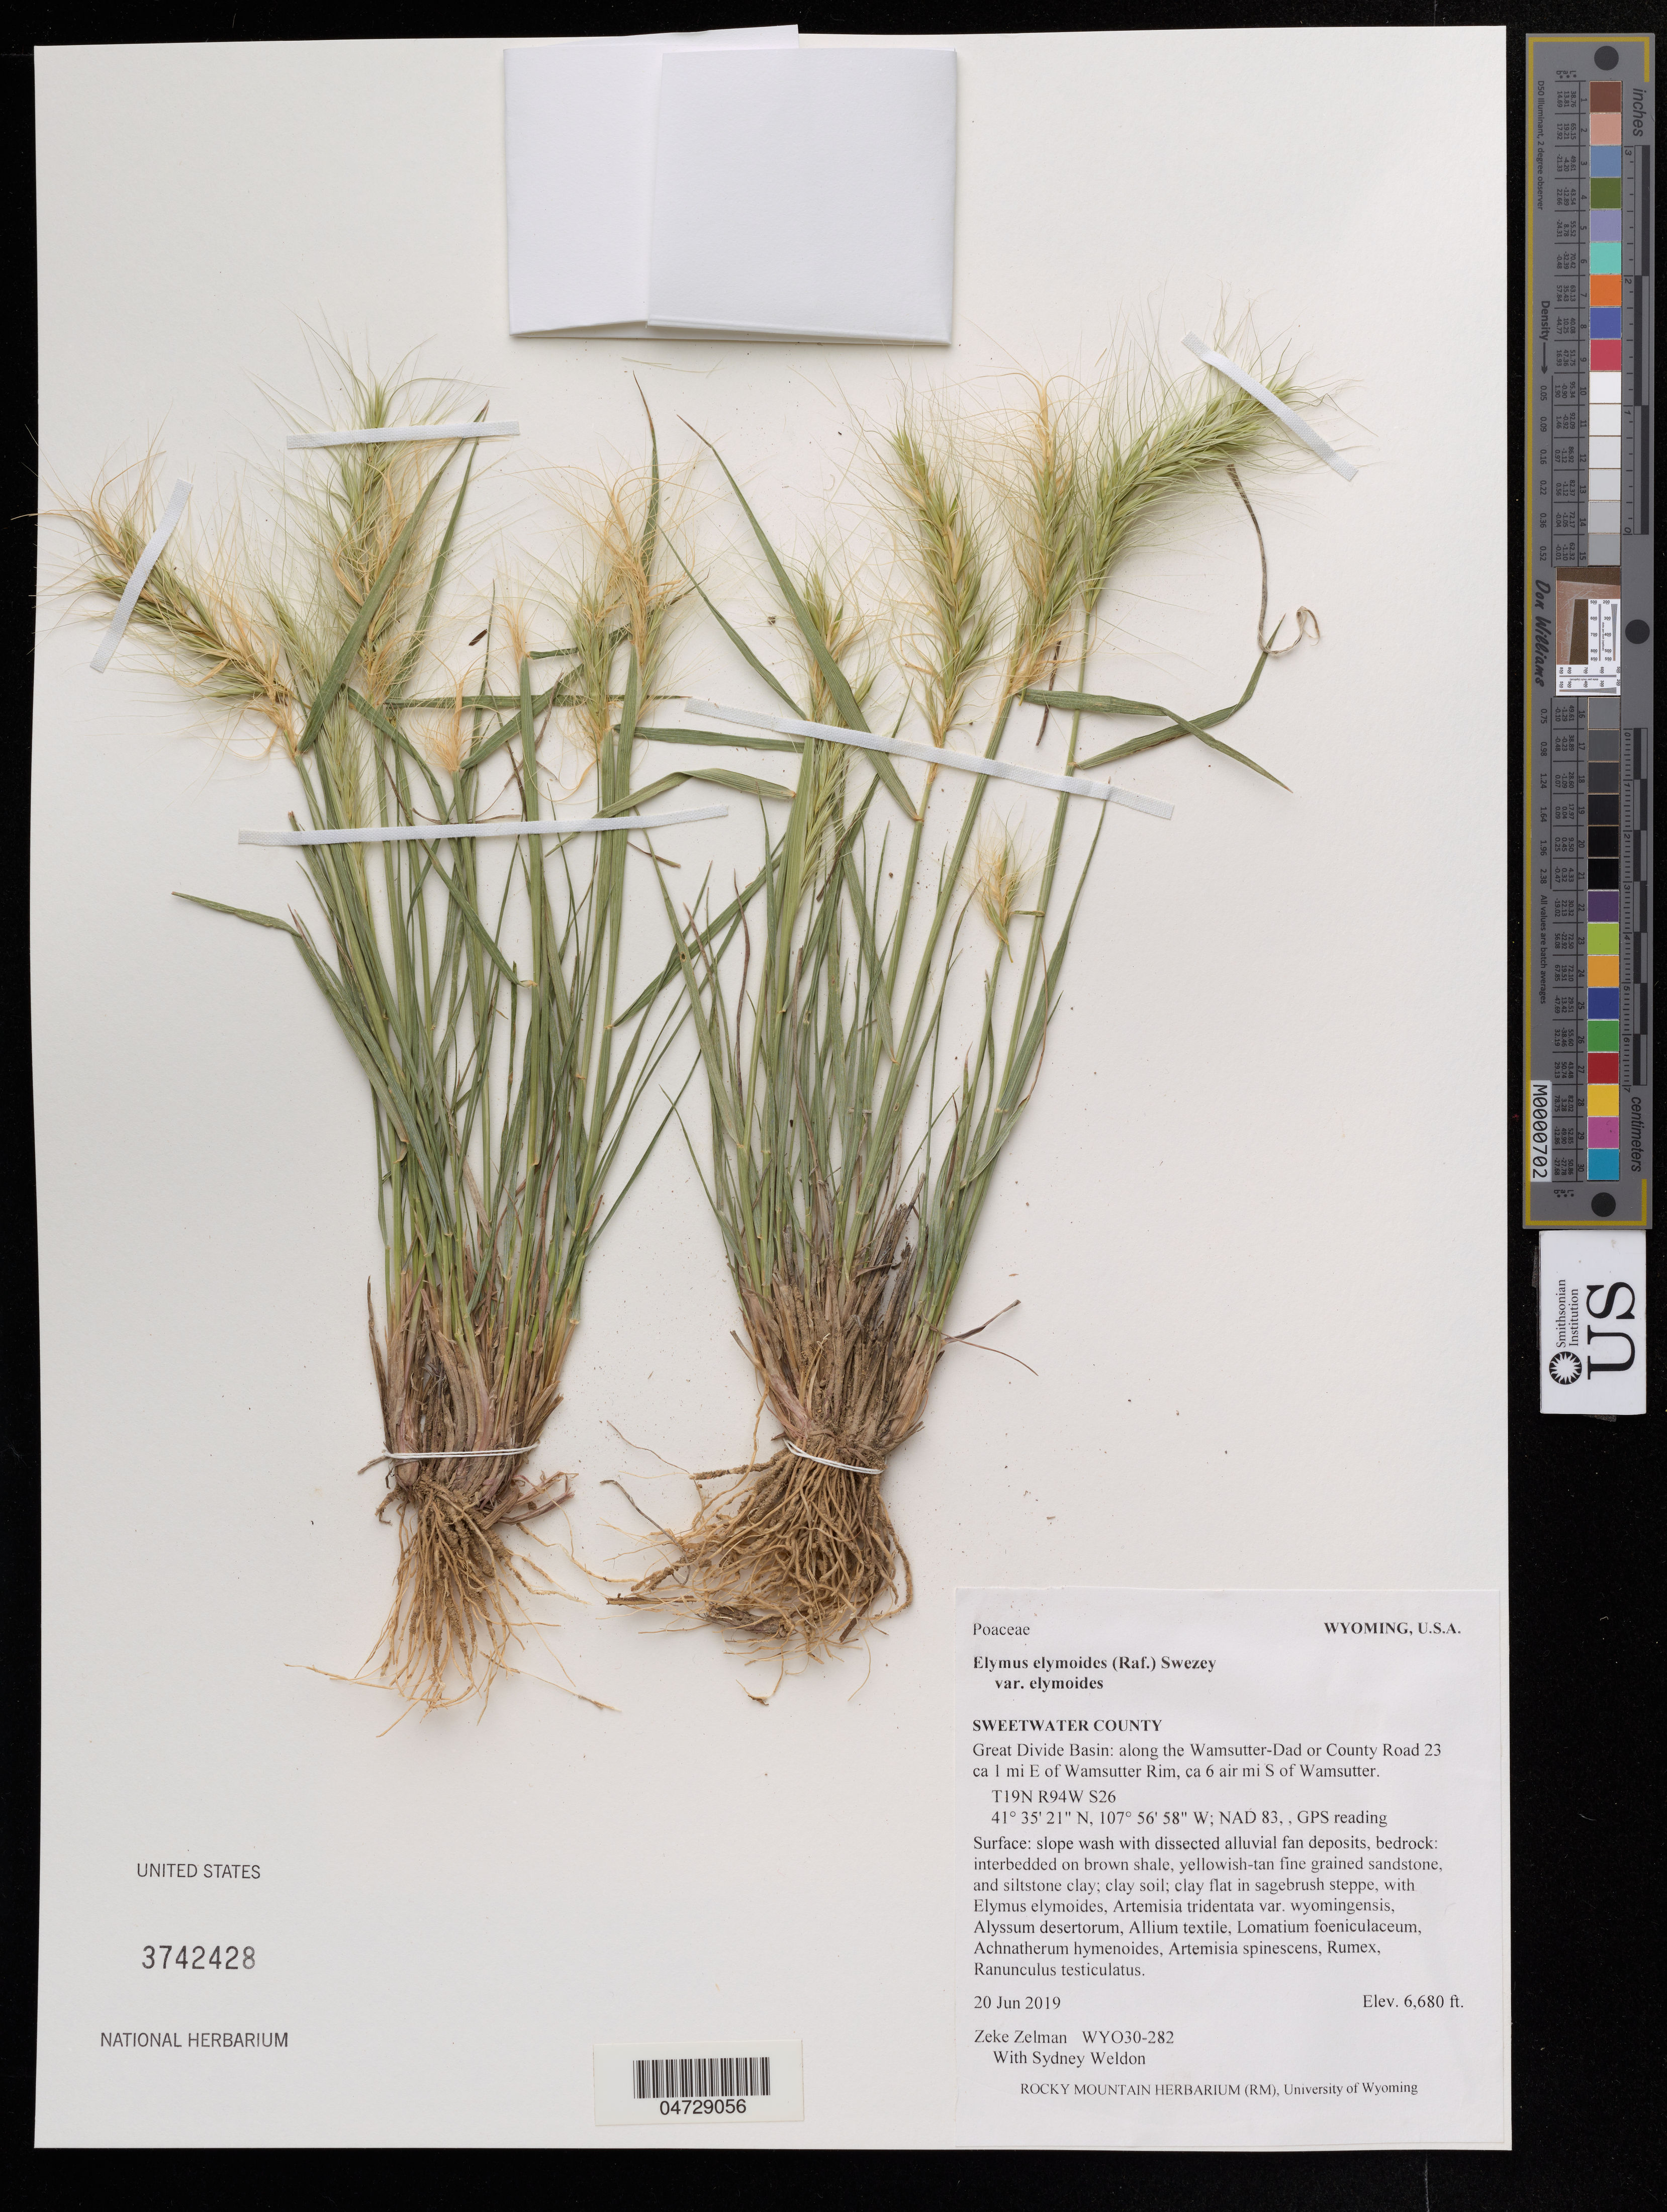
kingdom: Plantae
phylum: Tracheophyta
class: Liliopsida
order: Poales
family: Poaceae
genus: Elymus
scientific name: Elymus elymoides var. elymoides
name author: (Raf.) Swezey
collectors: Z. Zelman & S. Weldon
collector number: WYO30-282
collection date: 2019-06-20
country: United States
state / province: Wyoming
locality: Sweetwater County, Great Divide Basin: along the Wamsutter-Dad or County Road 23 ca 1 mi E of Wamsutter Rim, ca 6 air mi S of Wamsutter.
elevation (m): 2036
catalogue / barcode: US 3742428